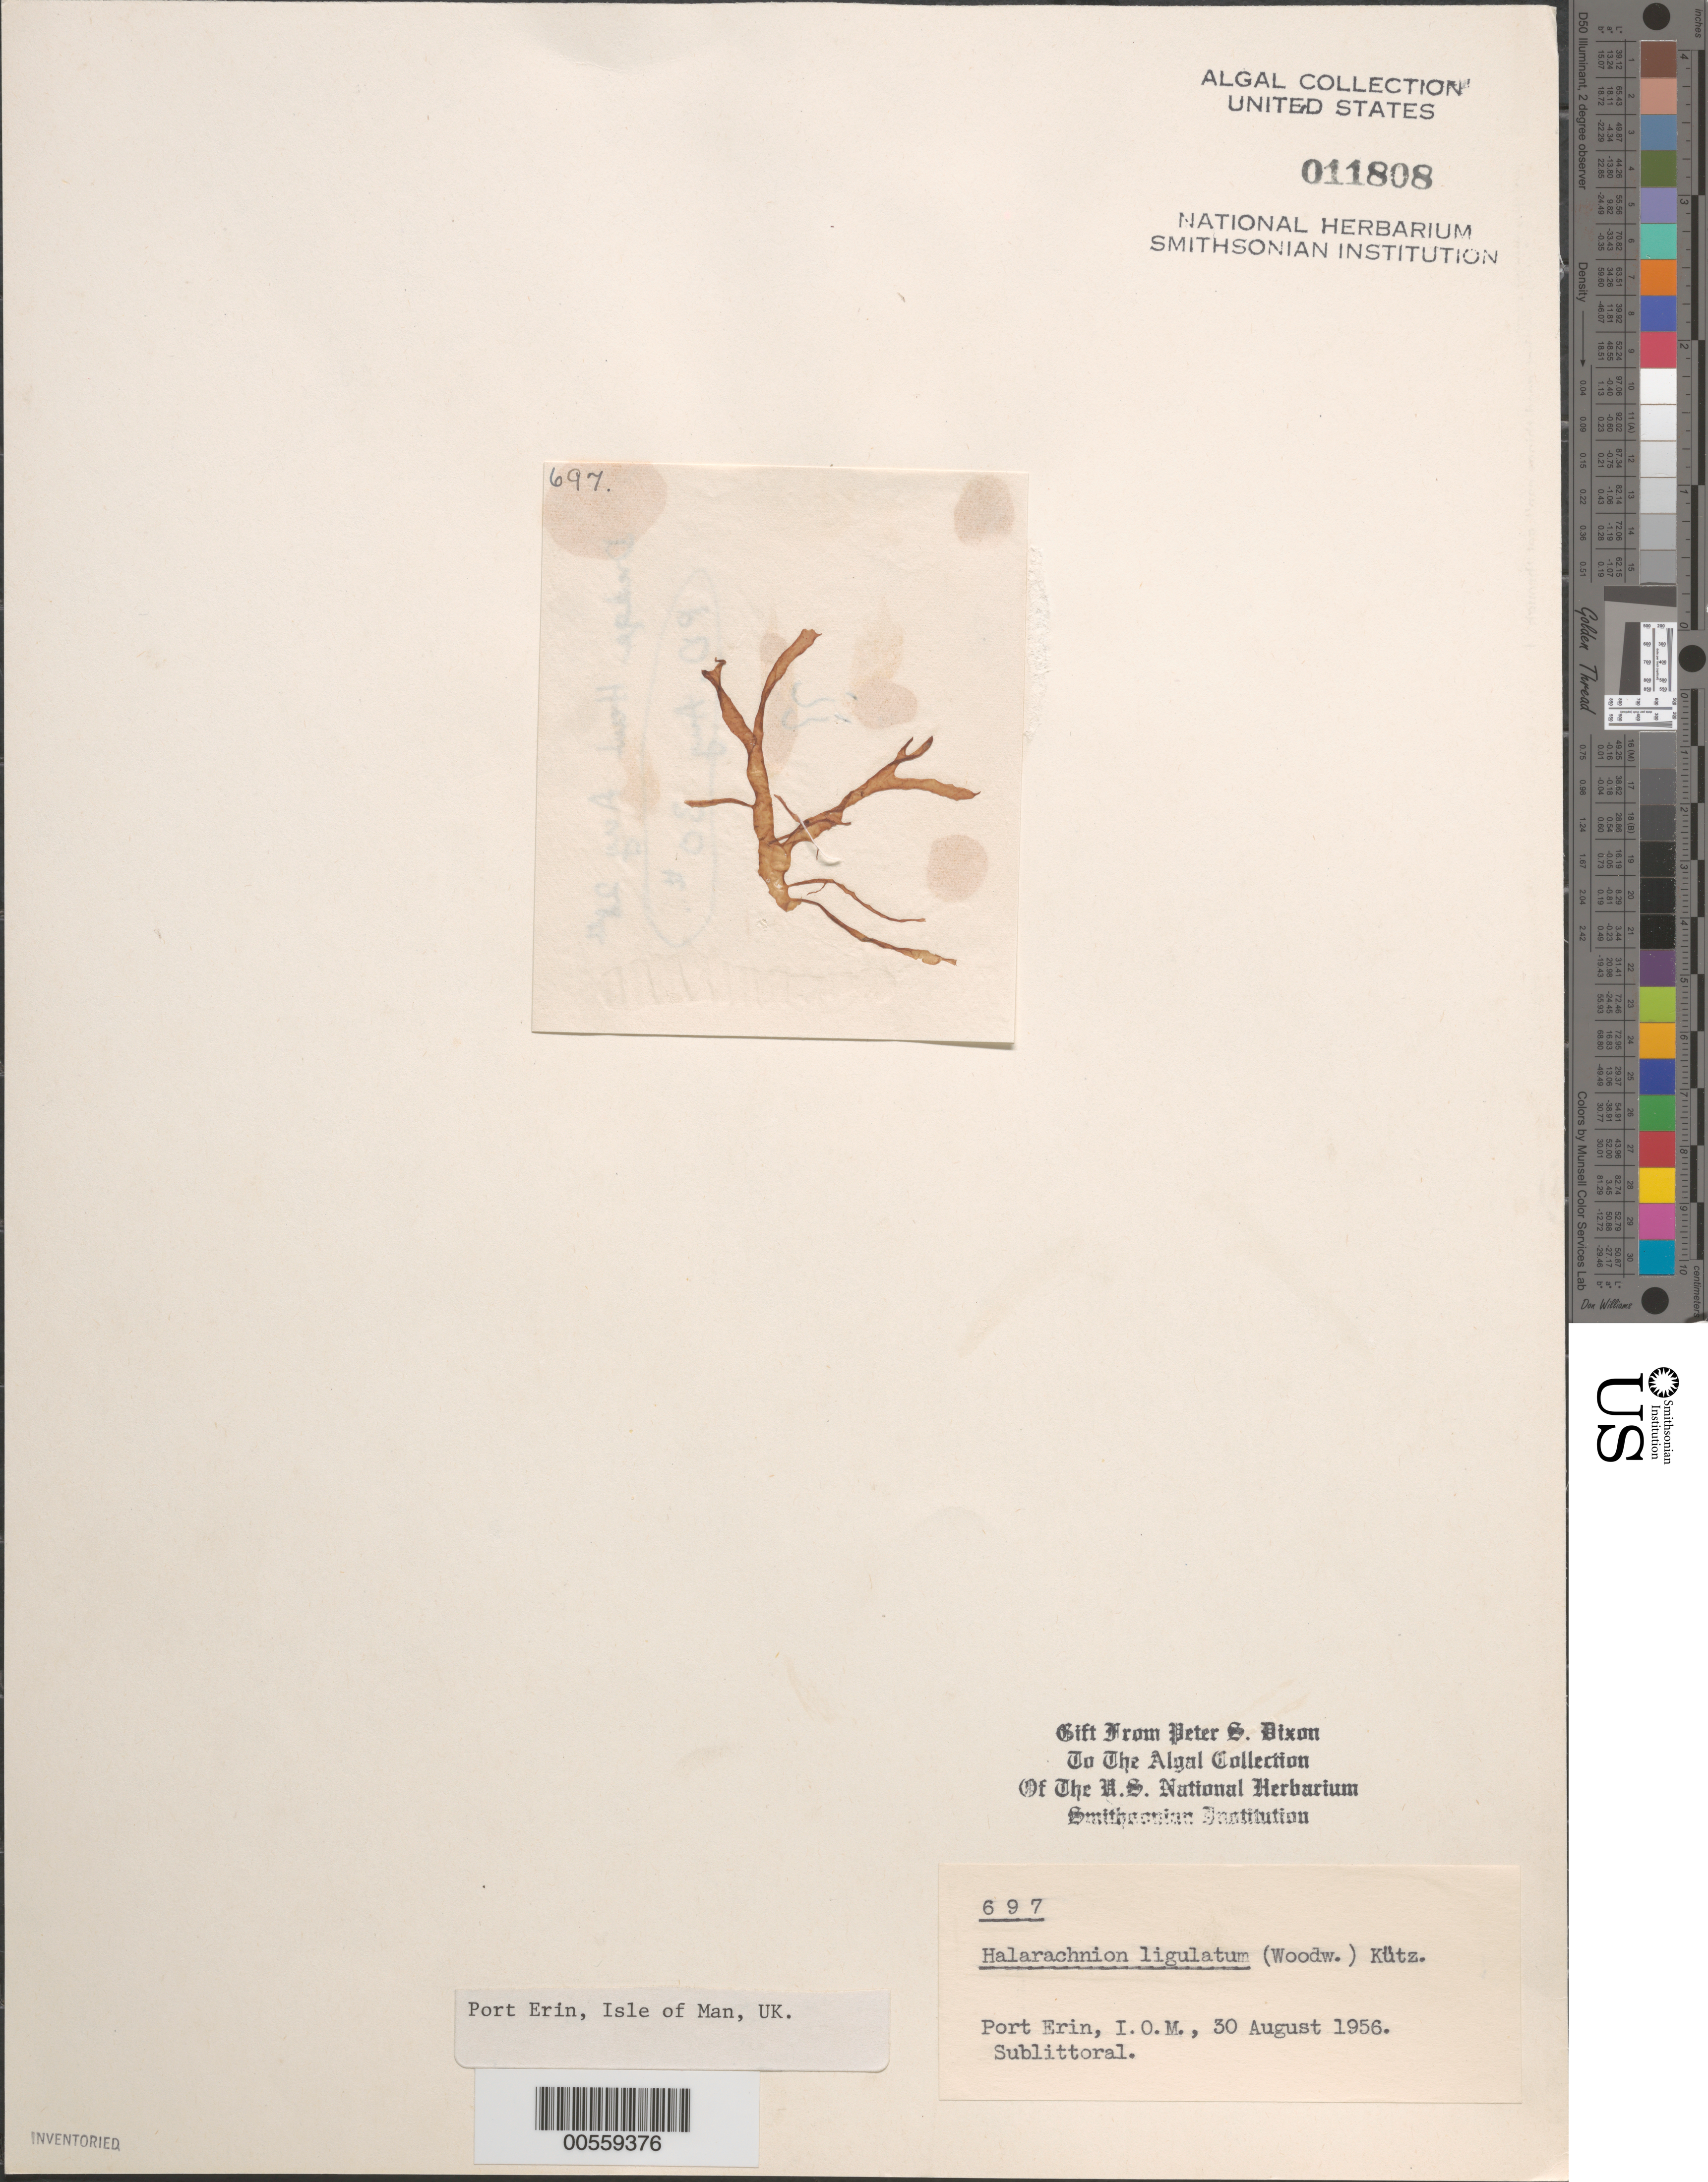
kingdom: Plantae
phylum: Rhodophyta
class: Florideophyceae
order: Gigartinales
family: Furcellariaceae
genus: Halarachnion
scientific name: Halarachnion ligulatum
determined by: Dixon, P. S.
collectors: P. S. Dixon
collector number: PSD 697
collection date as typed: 30 Aug 1956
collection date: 1956-08-30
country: United Kingdom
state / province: England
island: Isle of Man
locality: Port Erin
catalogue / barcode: US 11808